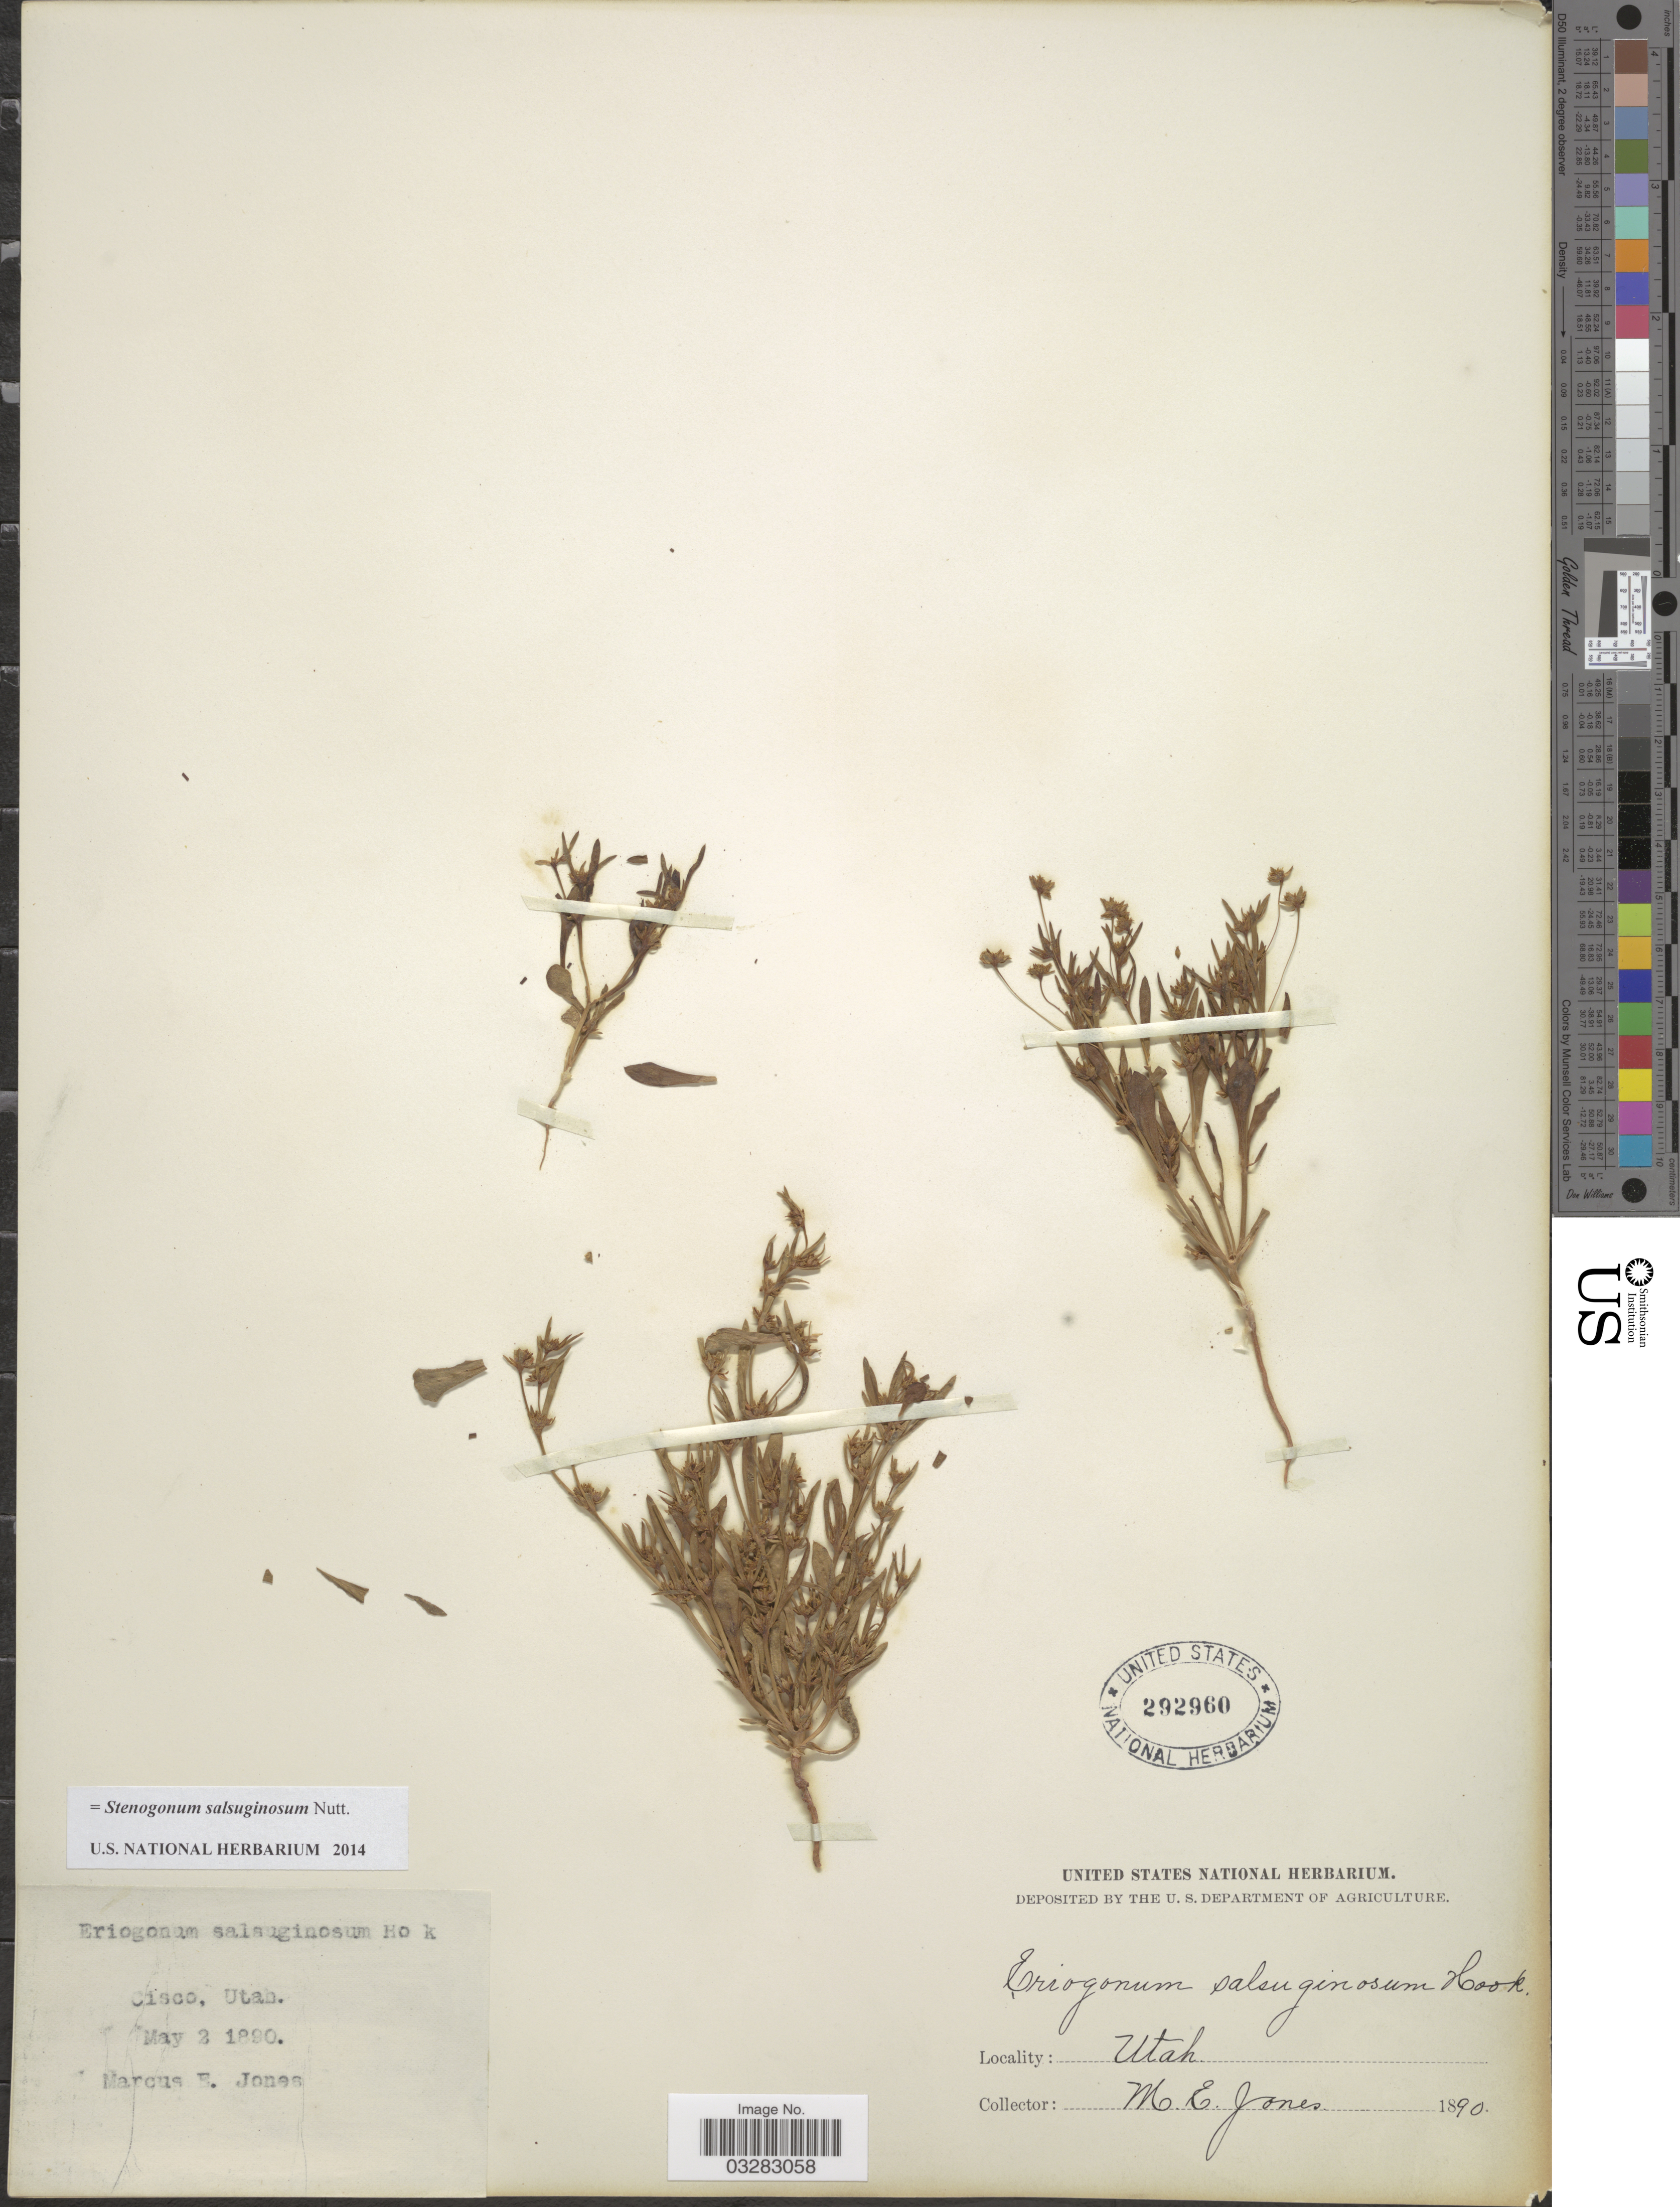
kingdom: Plantae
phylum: Tracheophyta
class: Magnoliopsida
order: Caryophyllales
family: Polygonaceae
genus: Stenogonum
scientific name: Stenogonum salsuginosum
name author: Nutt.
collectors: M. E. Jones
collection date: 1890-05-02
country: United States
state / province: Utah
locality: Cisco.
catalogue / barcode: US 292960